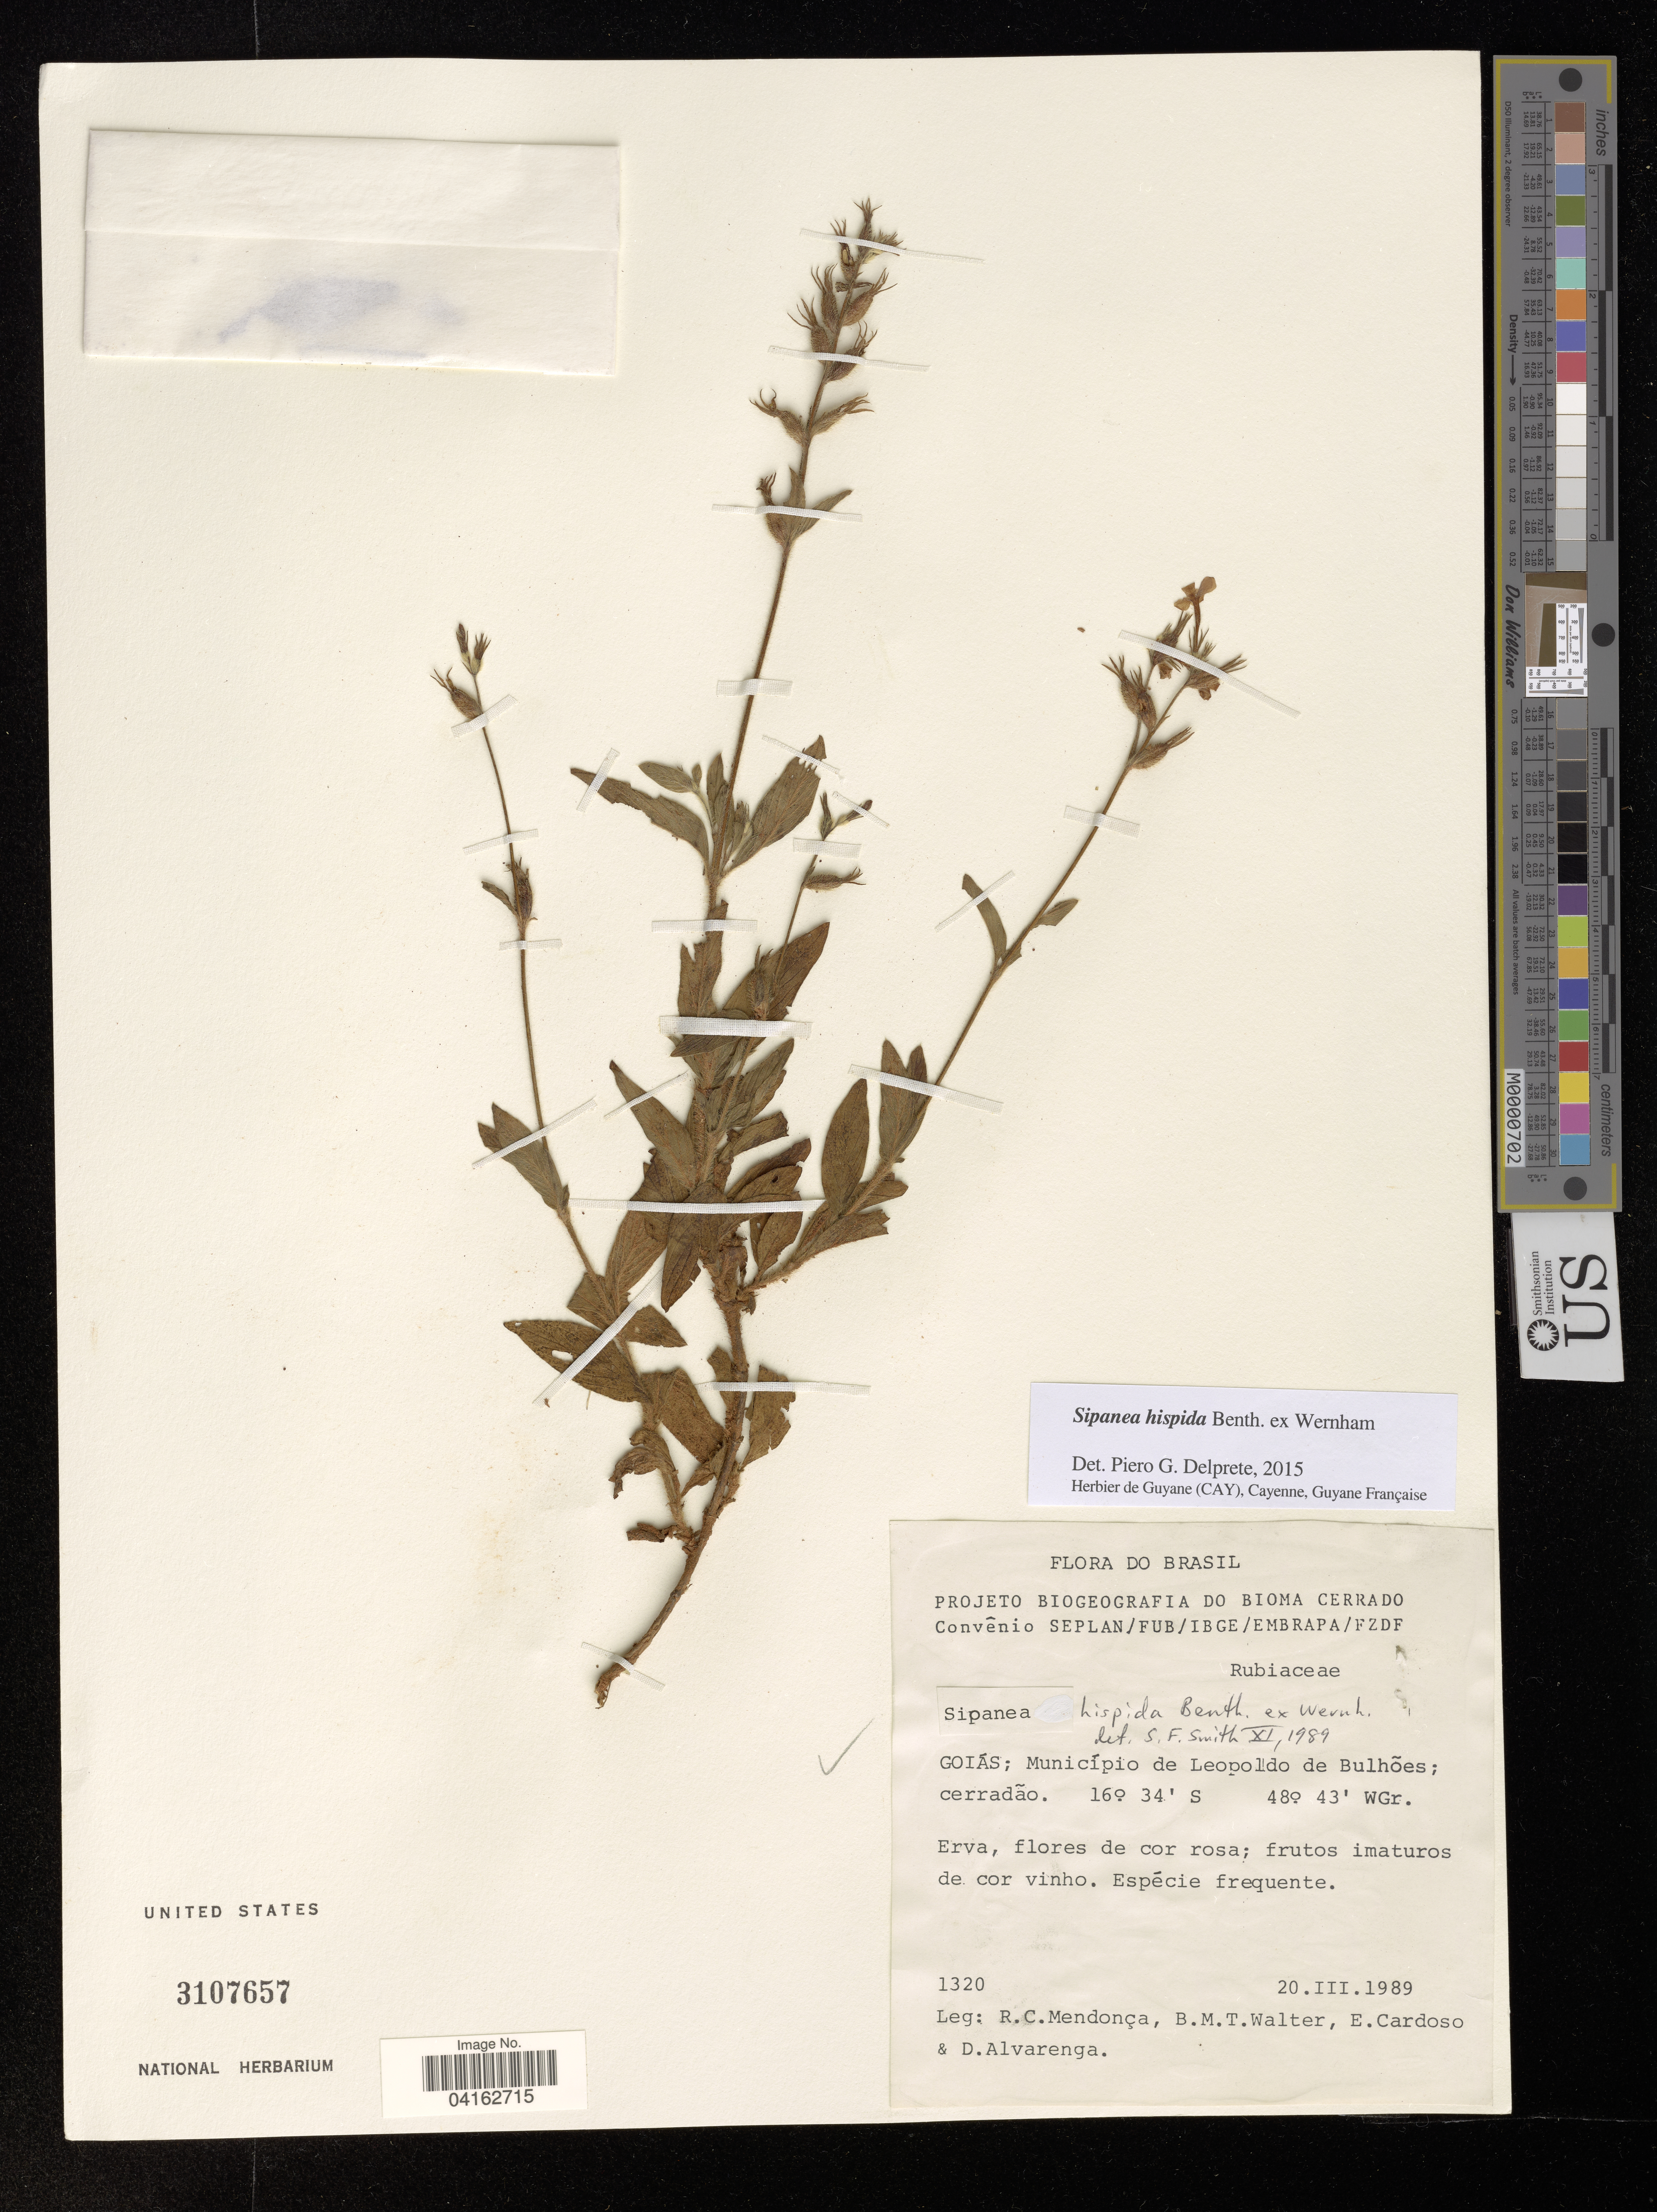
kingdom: Plantae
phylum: Tracheophyta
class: Magnoliopsida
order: Gentianales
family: Rubiaceae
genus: Sipanea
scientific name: Sipanea hispida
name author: Benth. ex Wernham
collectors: R. Mendonça, B. Walter, E. Cardoso & D. Alvarenga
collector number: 1320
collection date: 1989-03-20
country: Brazil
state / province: Goiás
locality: Município de Leopoldo de Bulhões; cerradão.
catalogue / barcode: US 3107657